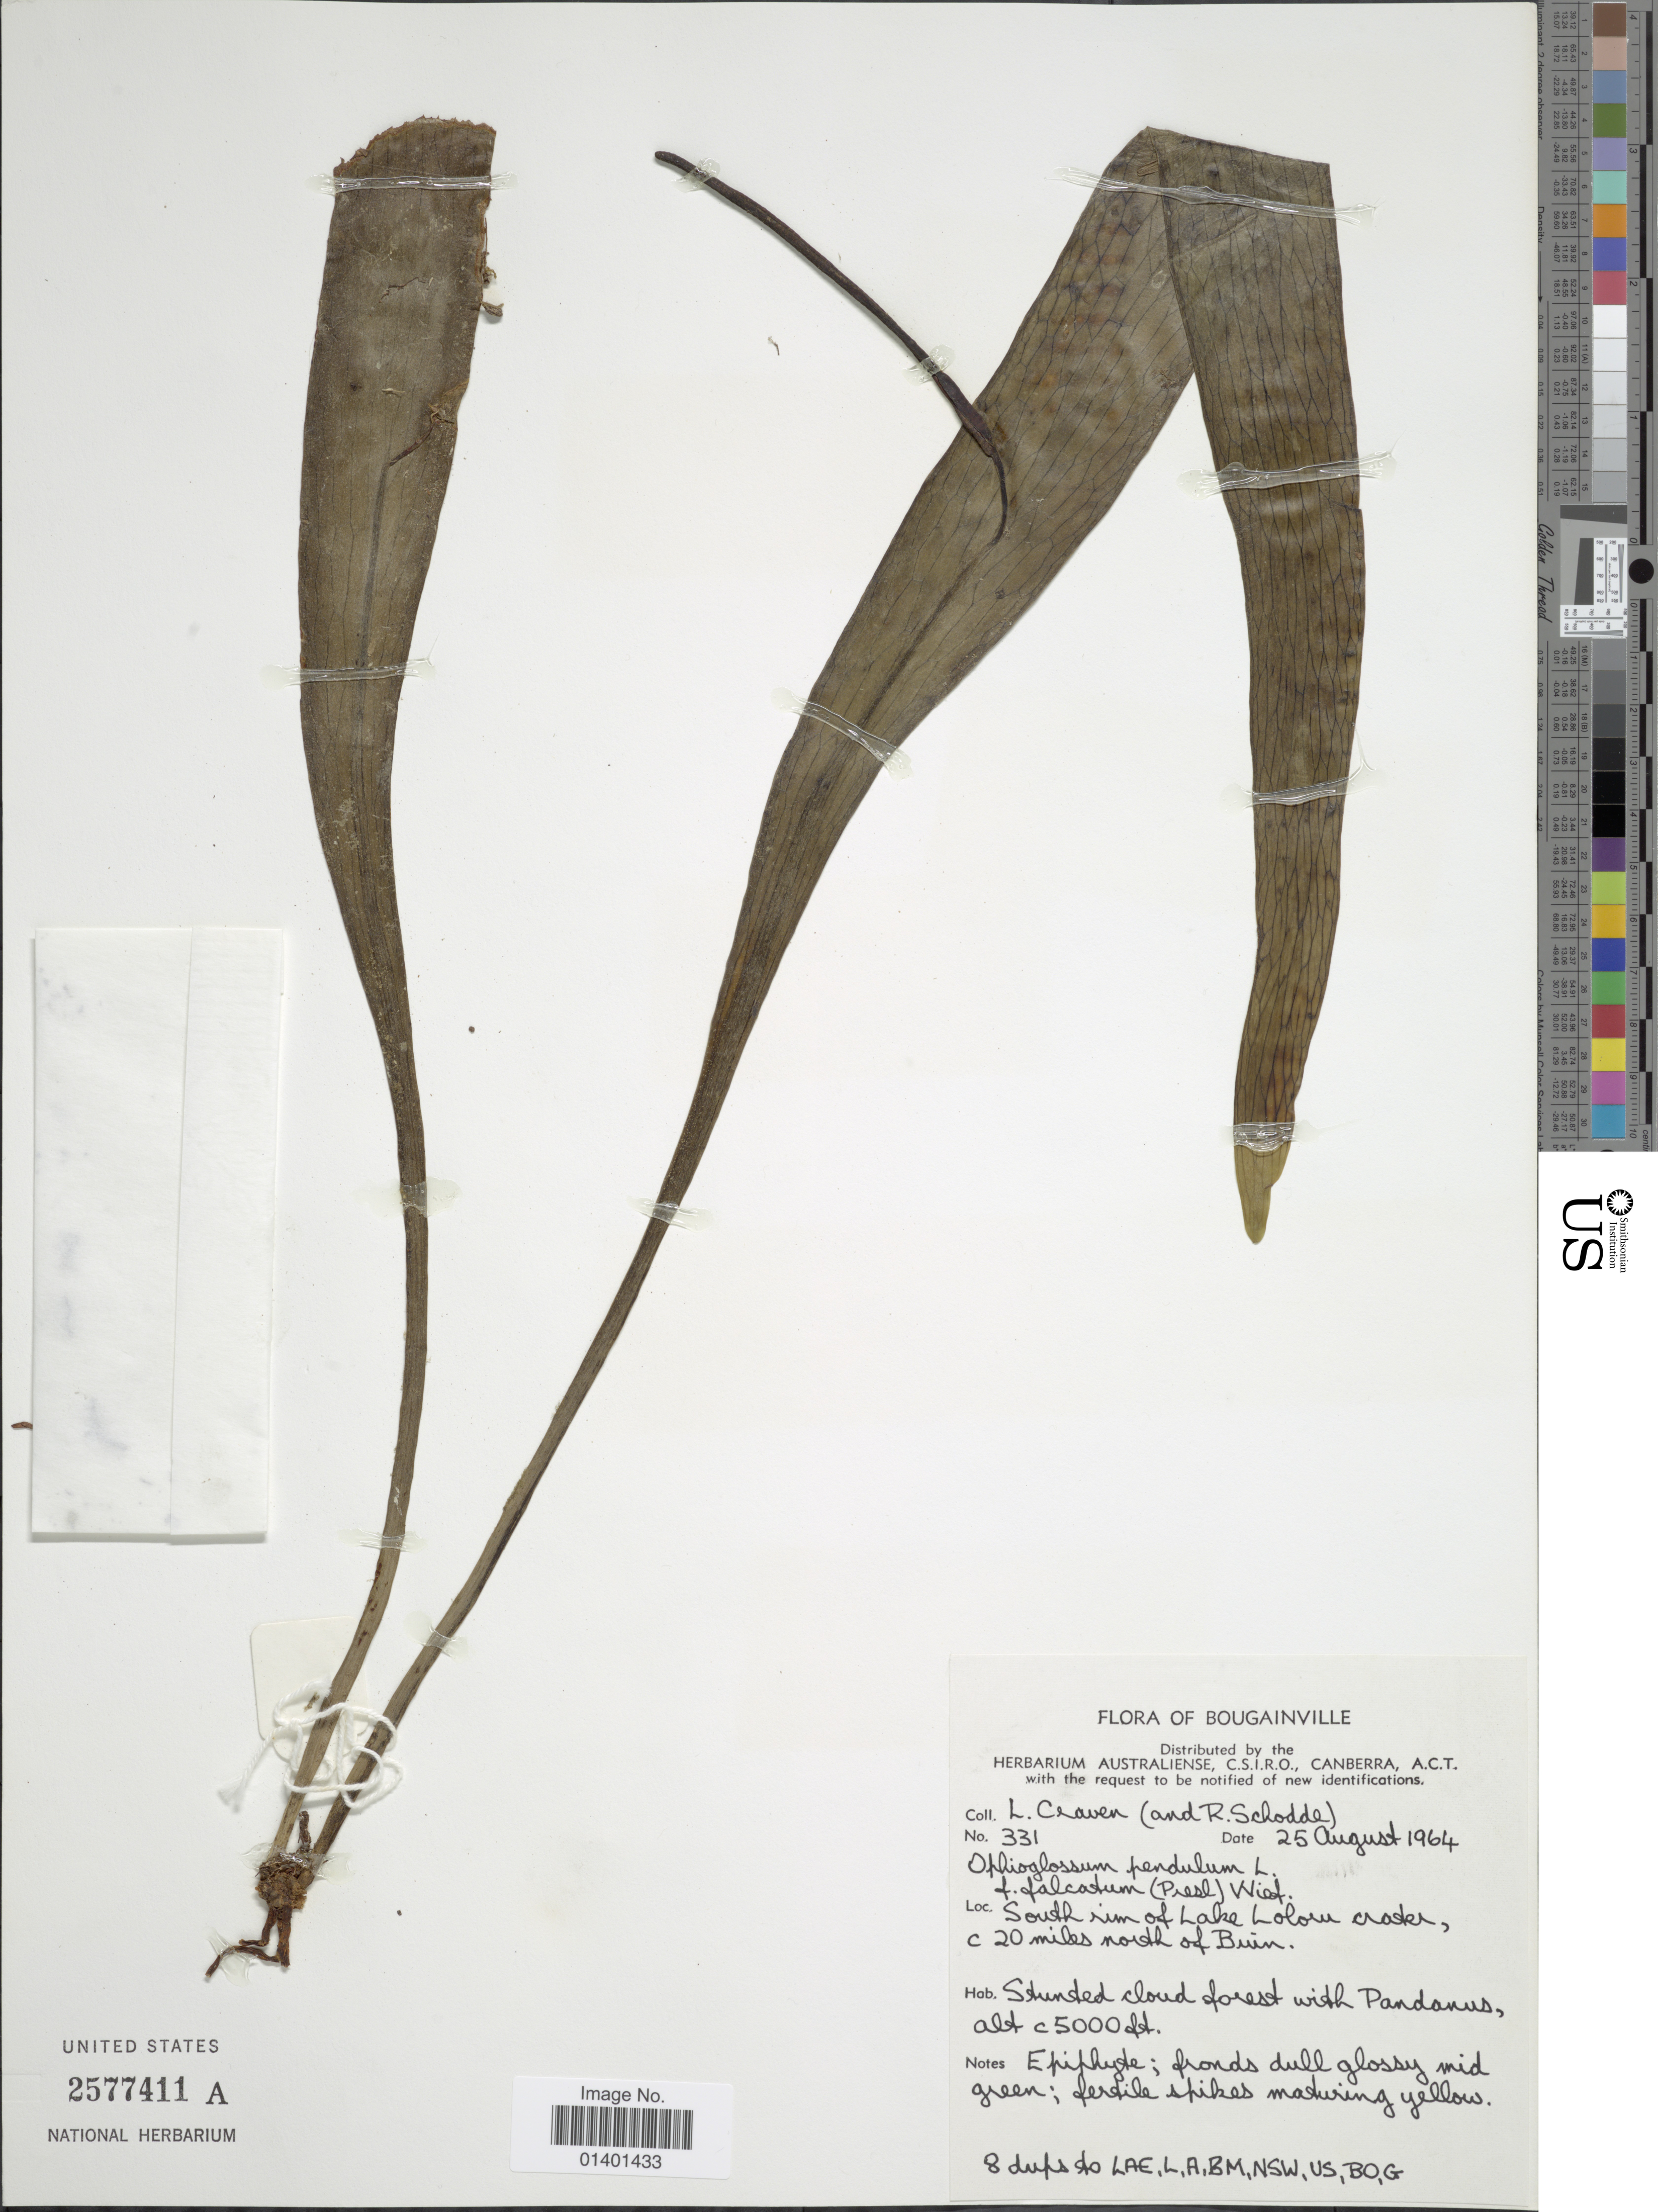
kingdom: Plantae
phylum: Tracheophyta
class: Polypodiopsida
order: Ophioglossales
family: Ophioglossaceae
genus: Ophioderma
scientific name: Ophioderma pendulum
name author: (L.) C. Presl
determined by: Wagner, W. L., (BOT), Smithsonian Institution - National Museum of Natural History (UNITED STATES)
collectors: L. A. Craven & R. Schodde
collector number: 331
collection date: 1964-08-25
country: Papua New Guinea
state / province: Bougainville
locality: South rim of lake Loloru crater, c. 20 miles north of Buin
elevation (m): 1524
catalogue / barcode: US 2577411A